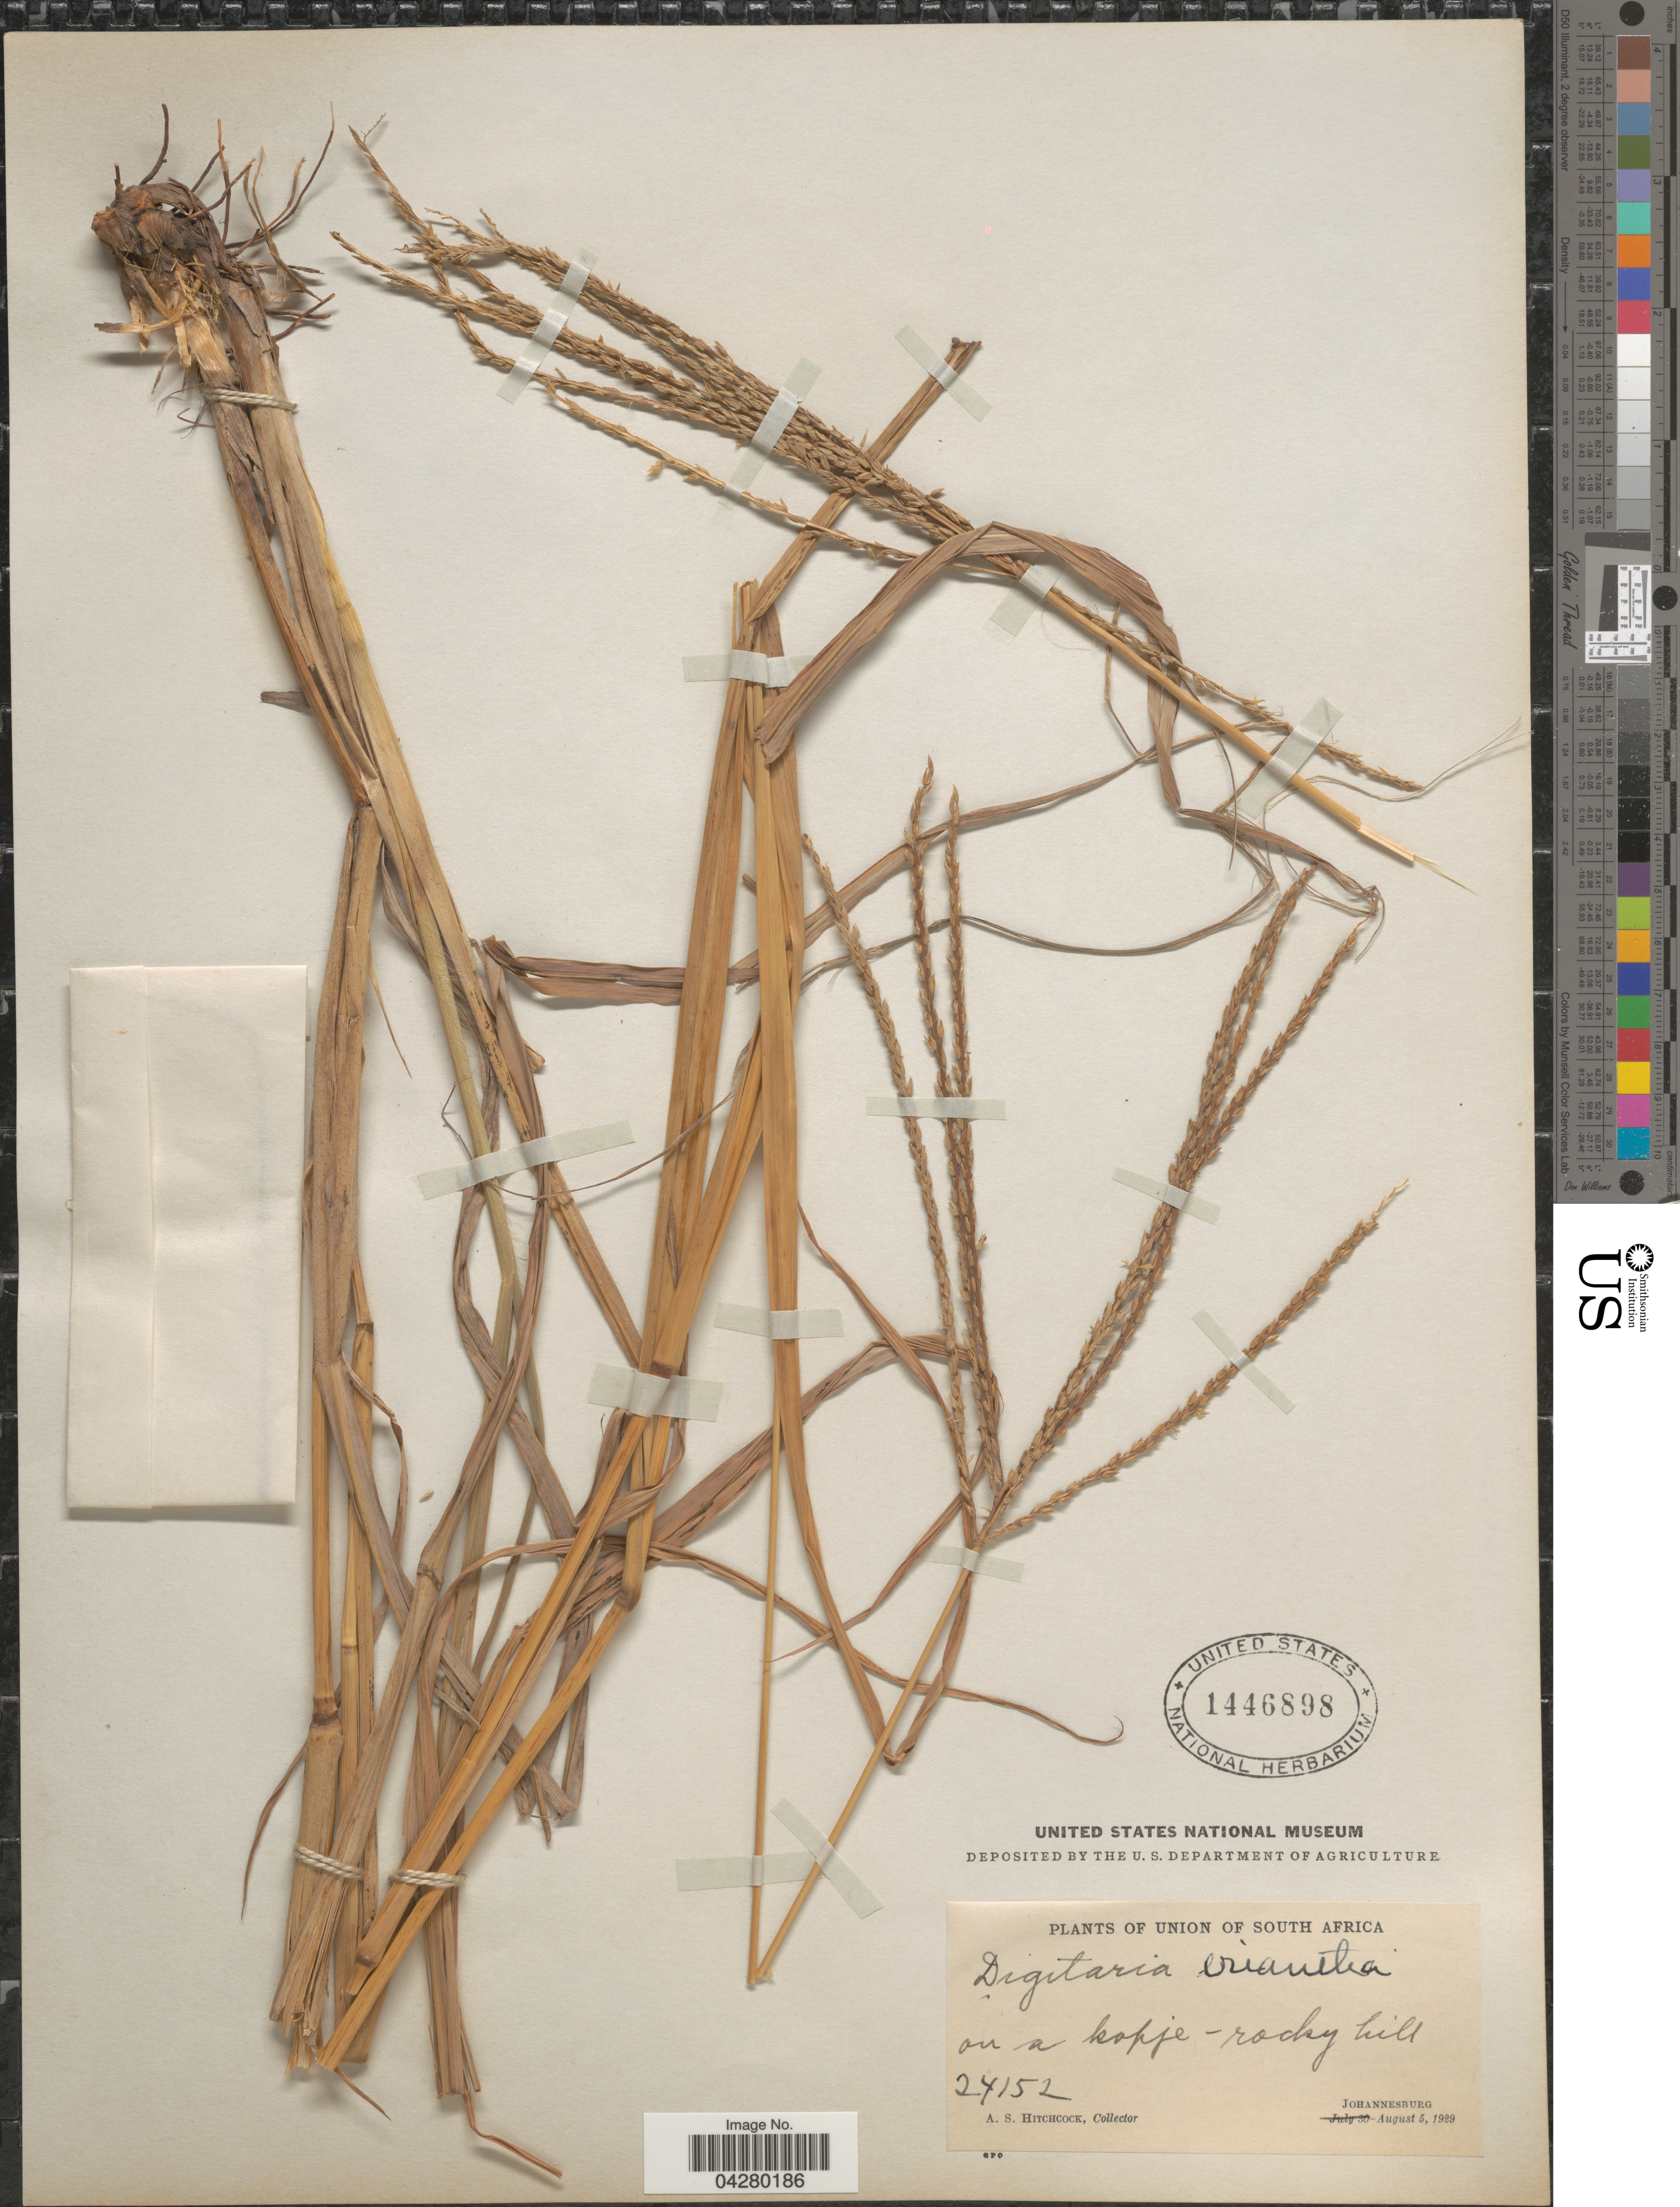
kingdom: Plantae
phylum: Tracheophyta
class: Liliopsida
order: Poales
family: Poaceae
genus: Digitaria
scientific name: Digitaria eriantha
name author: Steud.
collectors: A. S. Hitchcock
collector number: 24152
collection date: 1929-08-05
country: South Africa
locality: Union of South Africa. On a kopje - rocky hill. Johannesburg.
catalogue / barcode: US 1446898